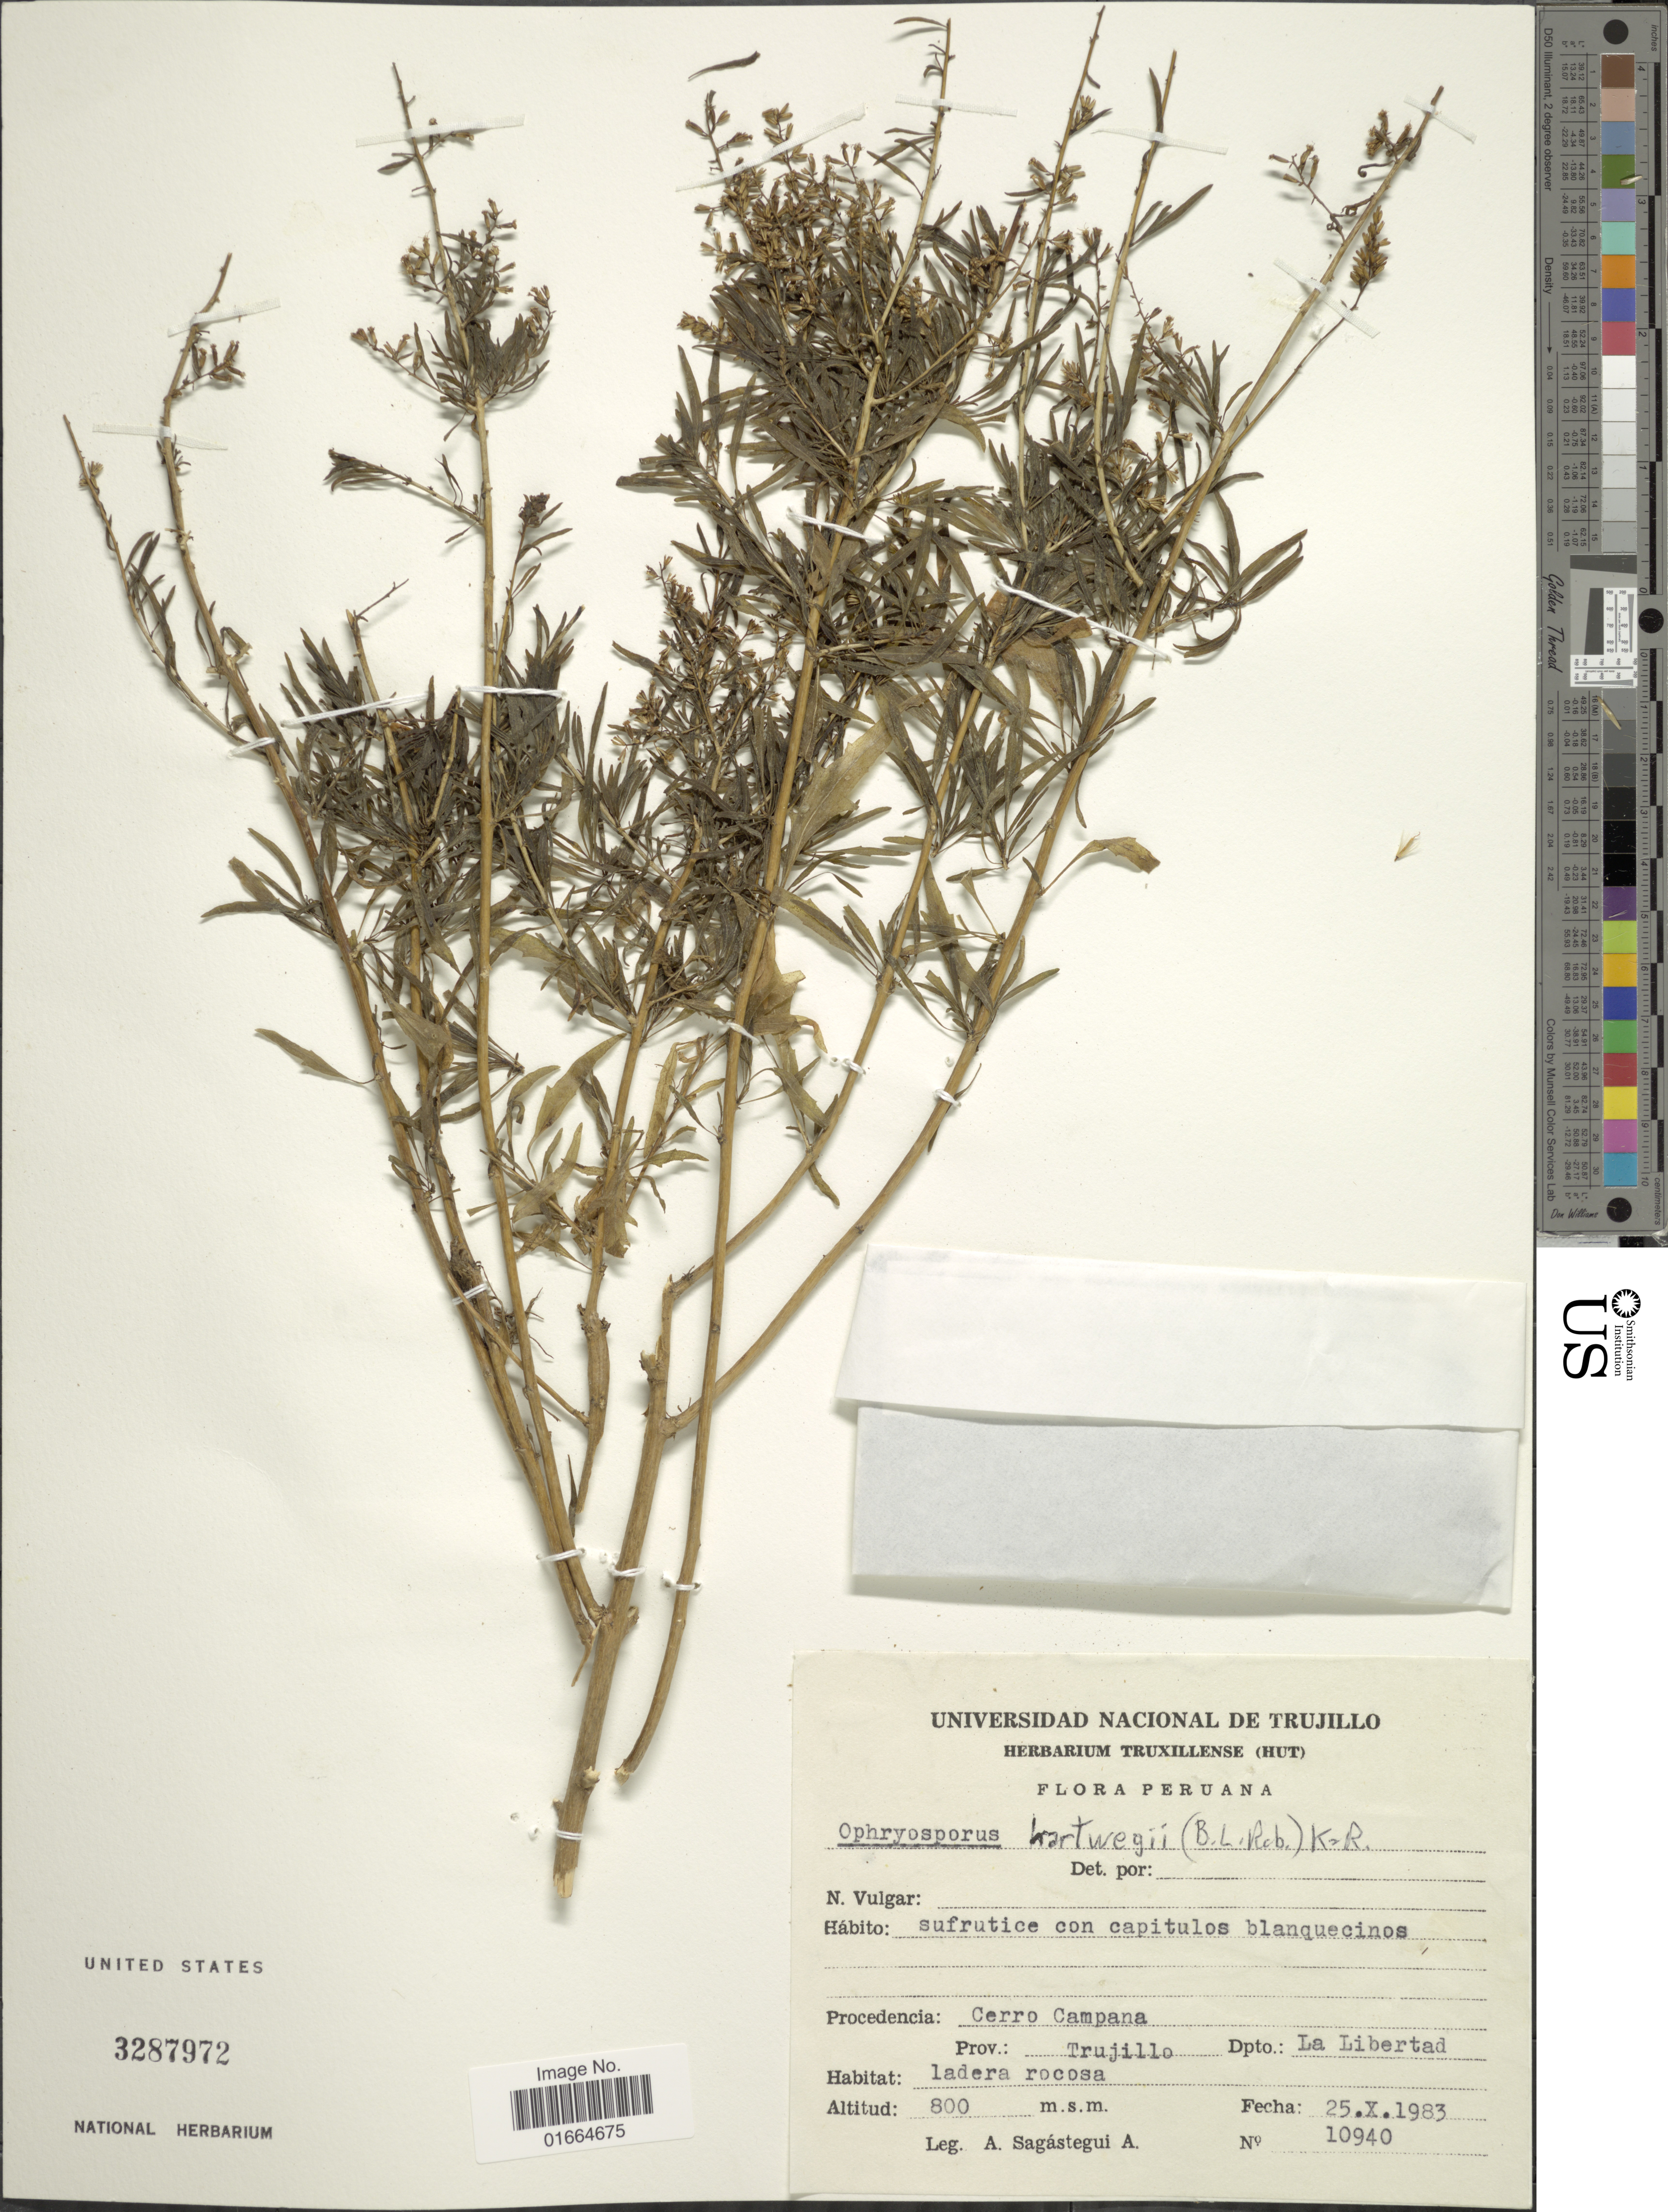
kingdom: Plantae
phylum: Tracheophyta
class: Magnoliopsida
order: Asterales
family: Asteraceae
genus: Ophryosporus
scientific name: Ophryosporus hartwegii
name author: (B.L. Rob.) R.M. King & H. Rob.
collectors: A. Sagástegui A.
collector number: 10940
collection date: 1983-10-25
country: Peru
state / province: La Libertad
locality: Procedencia: Cerro Campana, Prov.: Trujillo, Dpto.: La Libertad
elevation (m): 800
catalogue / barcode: US 3287972